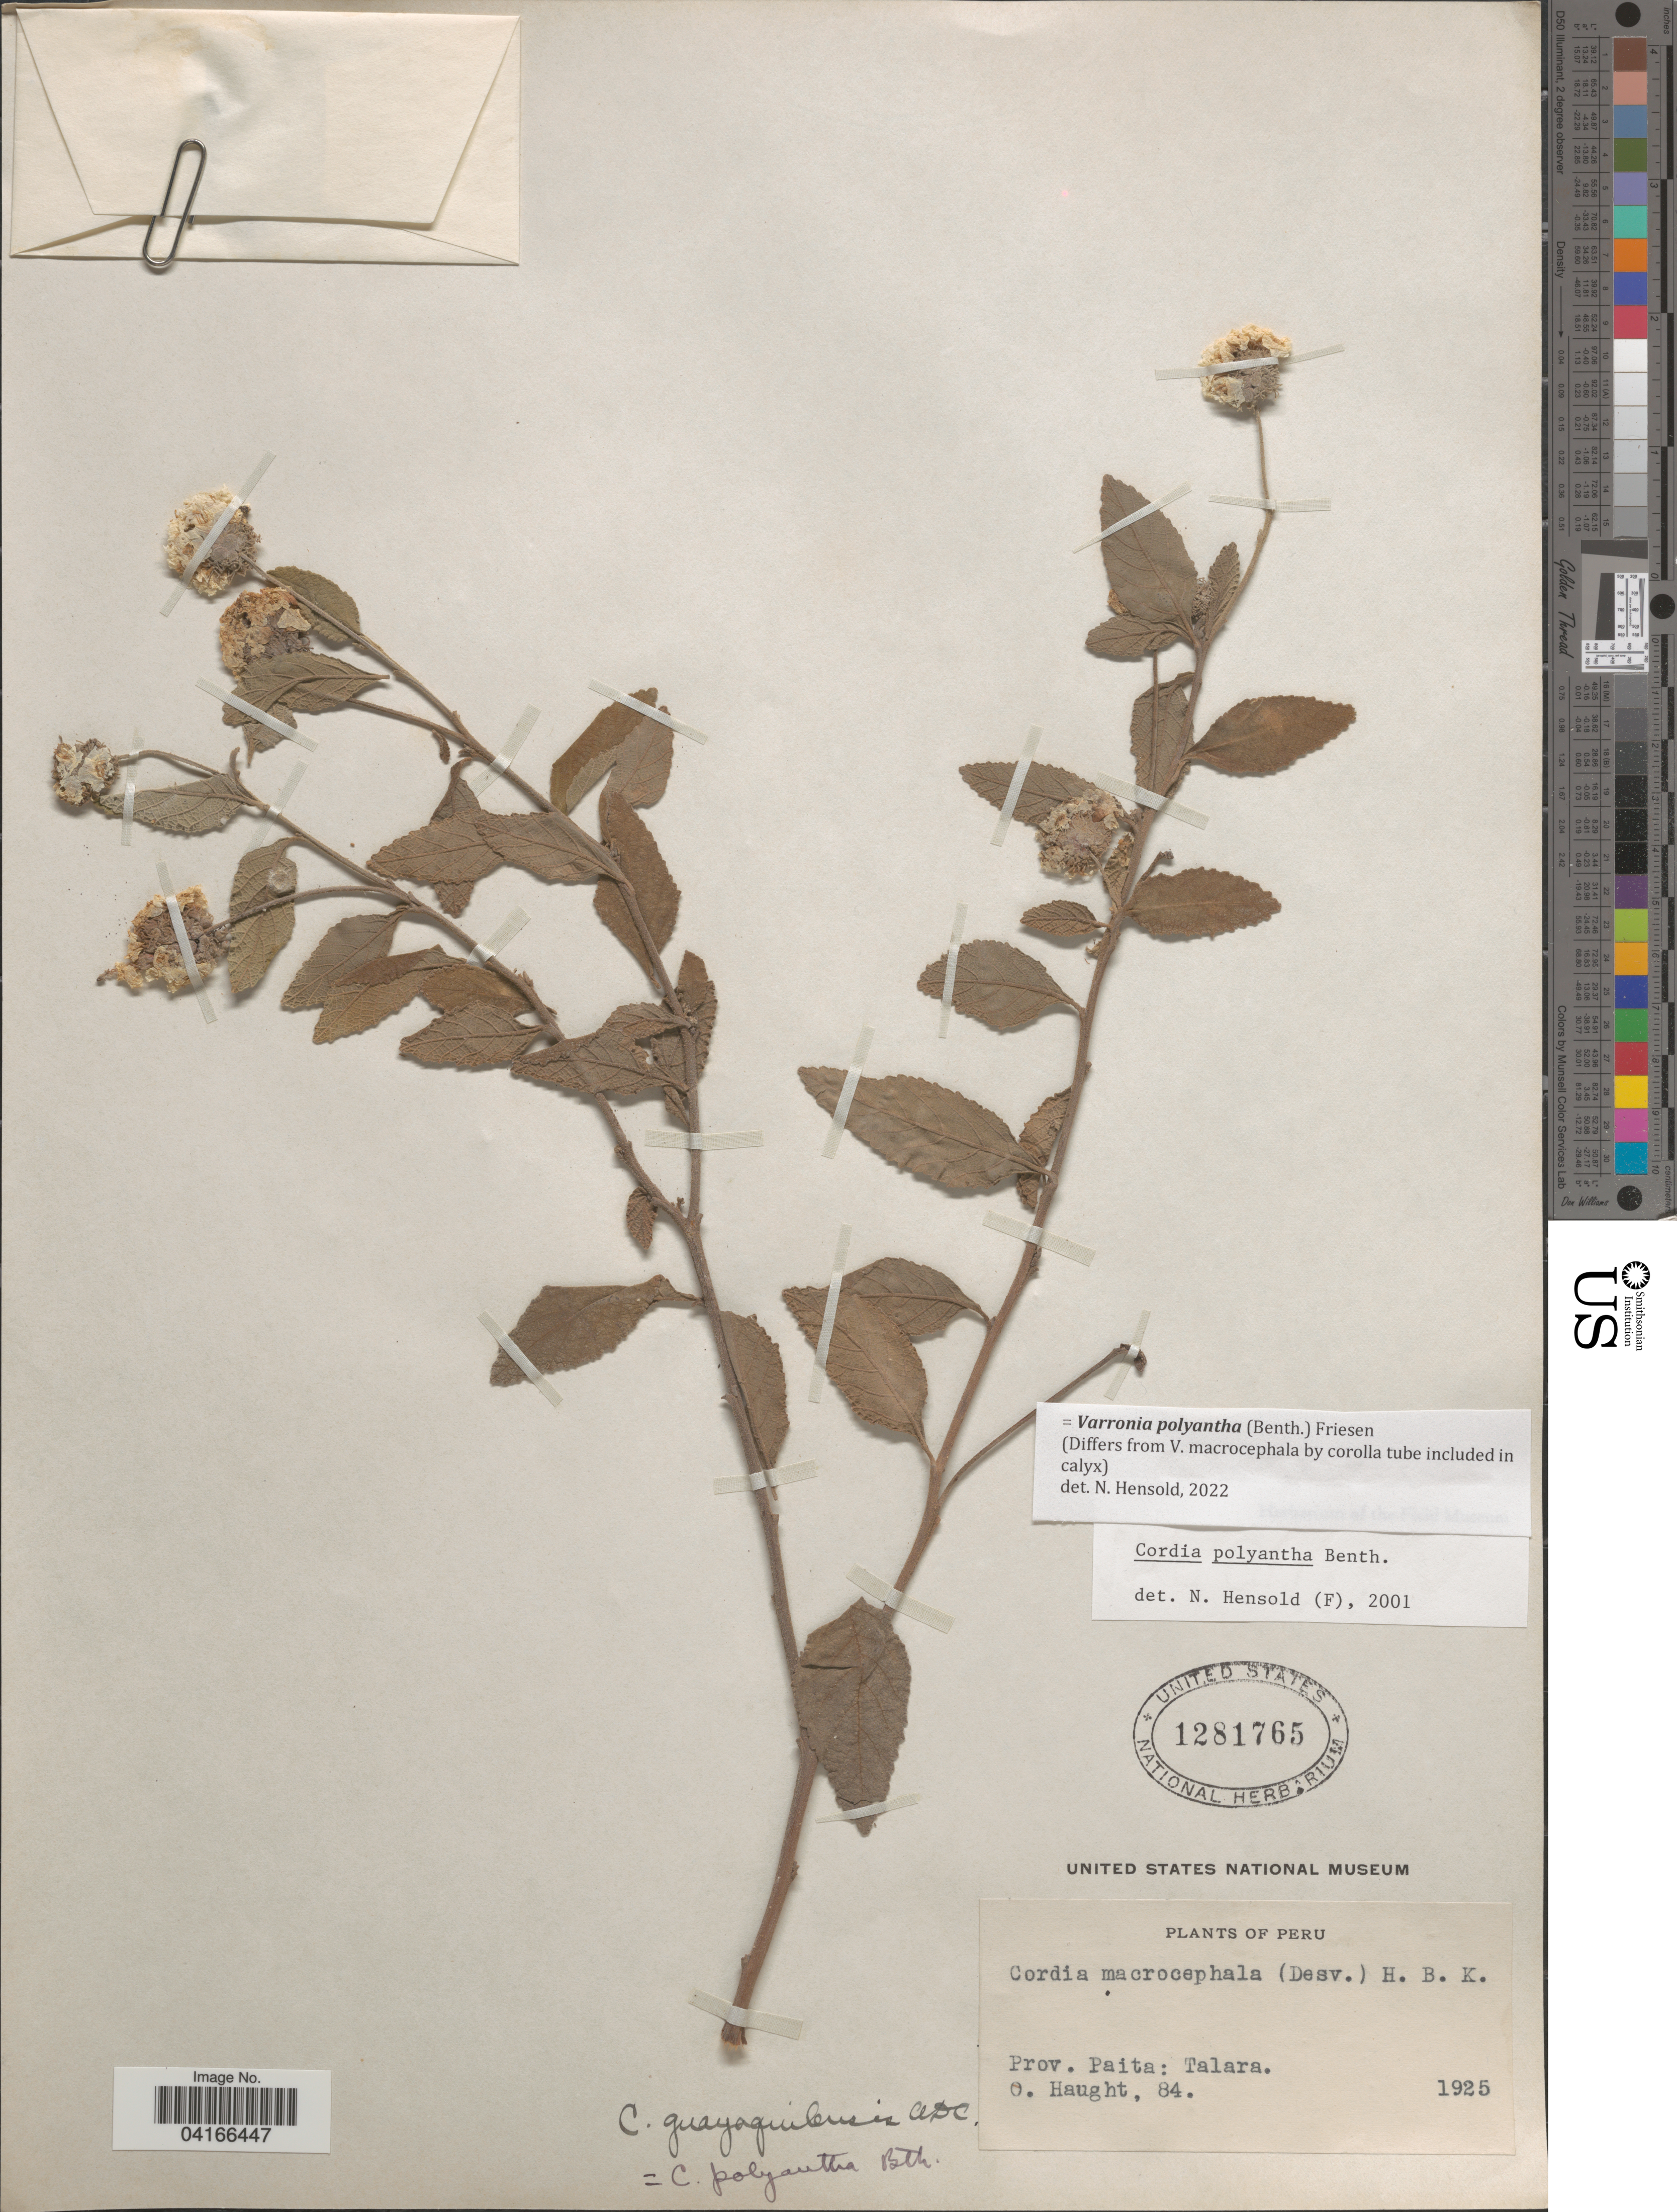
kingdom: Plantae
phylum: Tracheophyta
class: Magnoliopsida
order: Boraginales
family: Cordiaceae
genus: Varronia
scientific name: Varronia polyantha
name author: (Benth.) Friesen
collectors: O. Haught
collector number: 84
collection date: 1925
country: Peru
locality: Prov. Paita: Talara.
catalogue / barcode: US 1281765